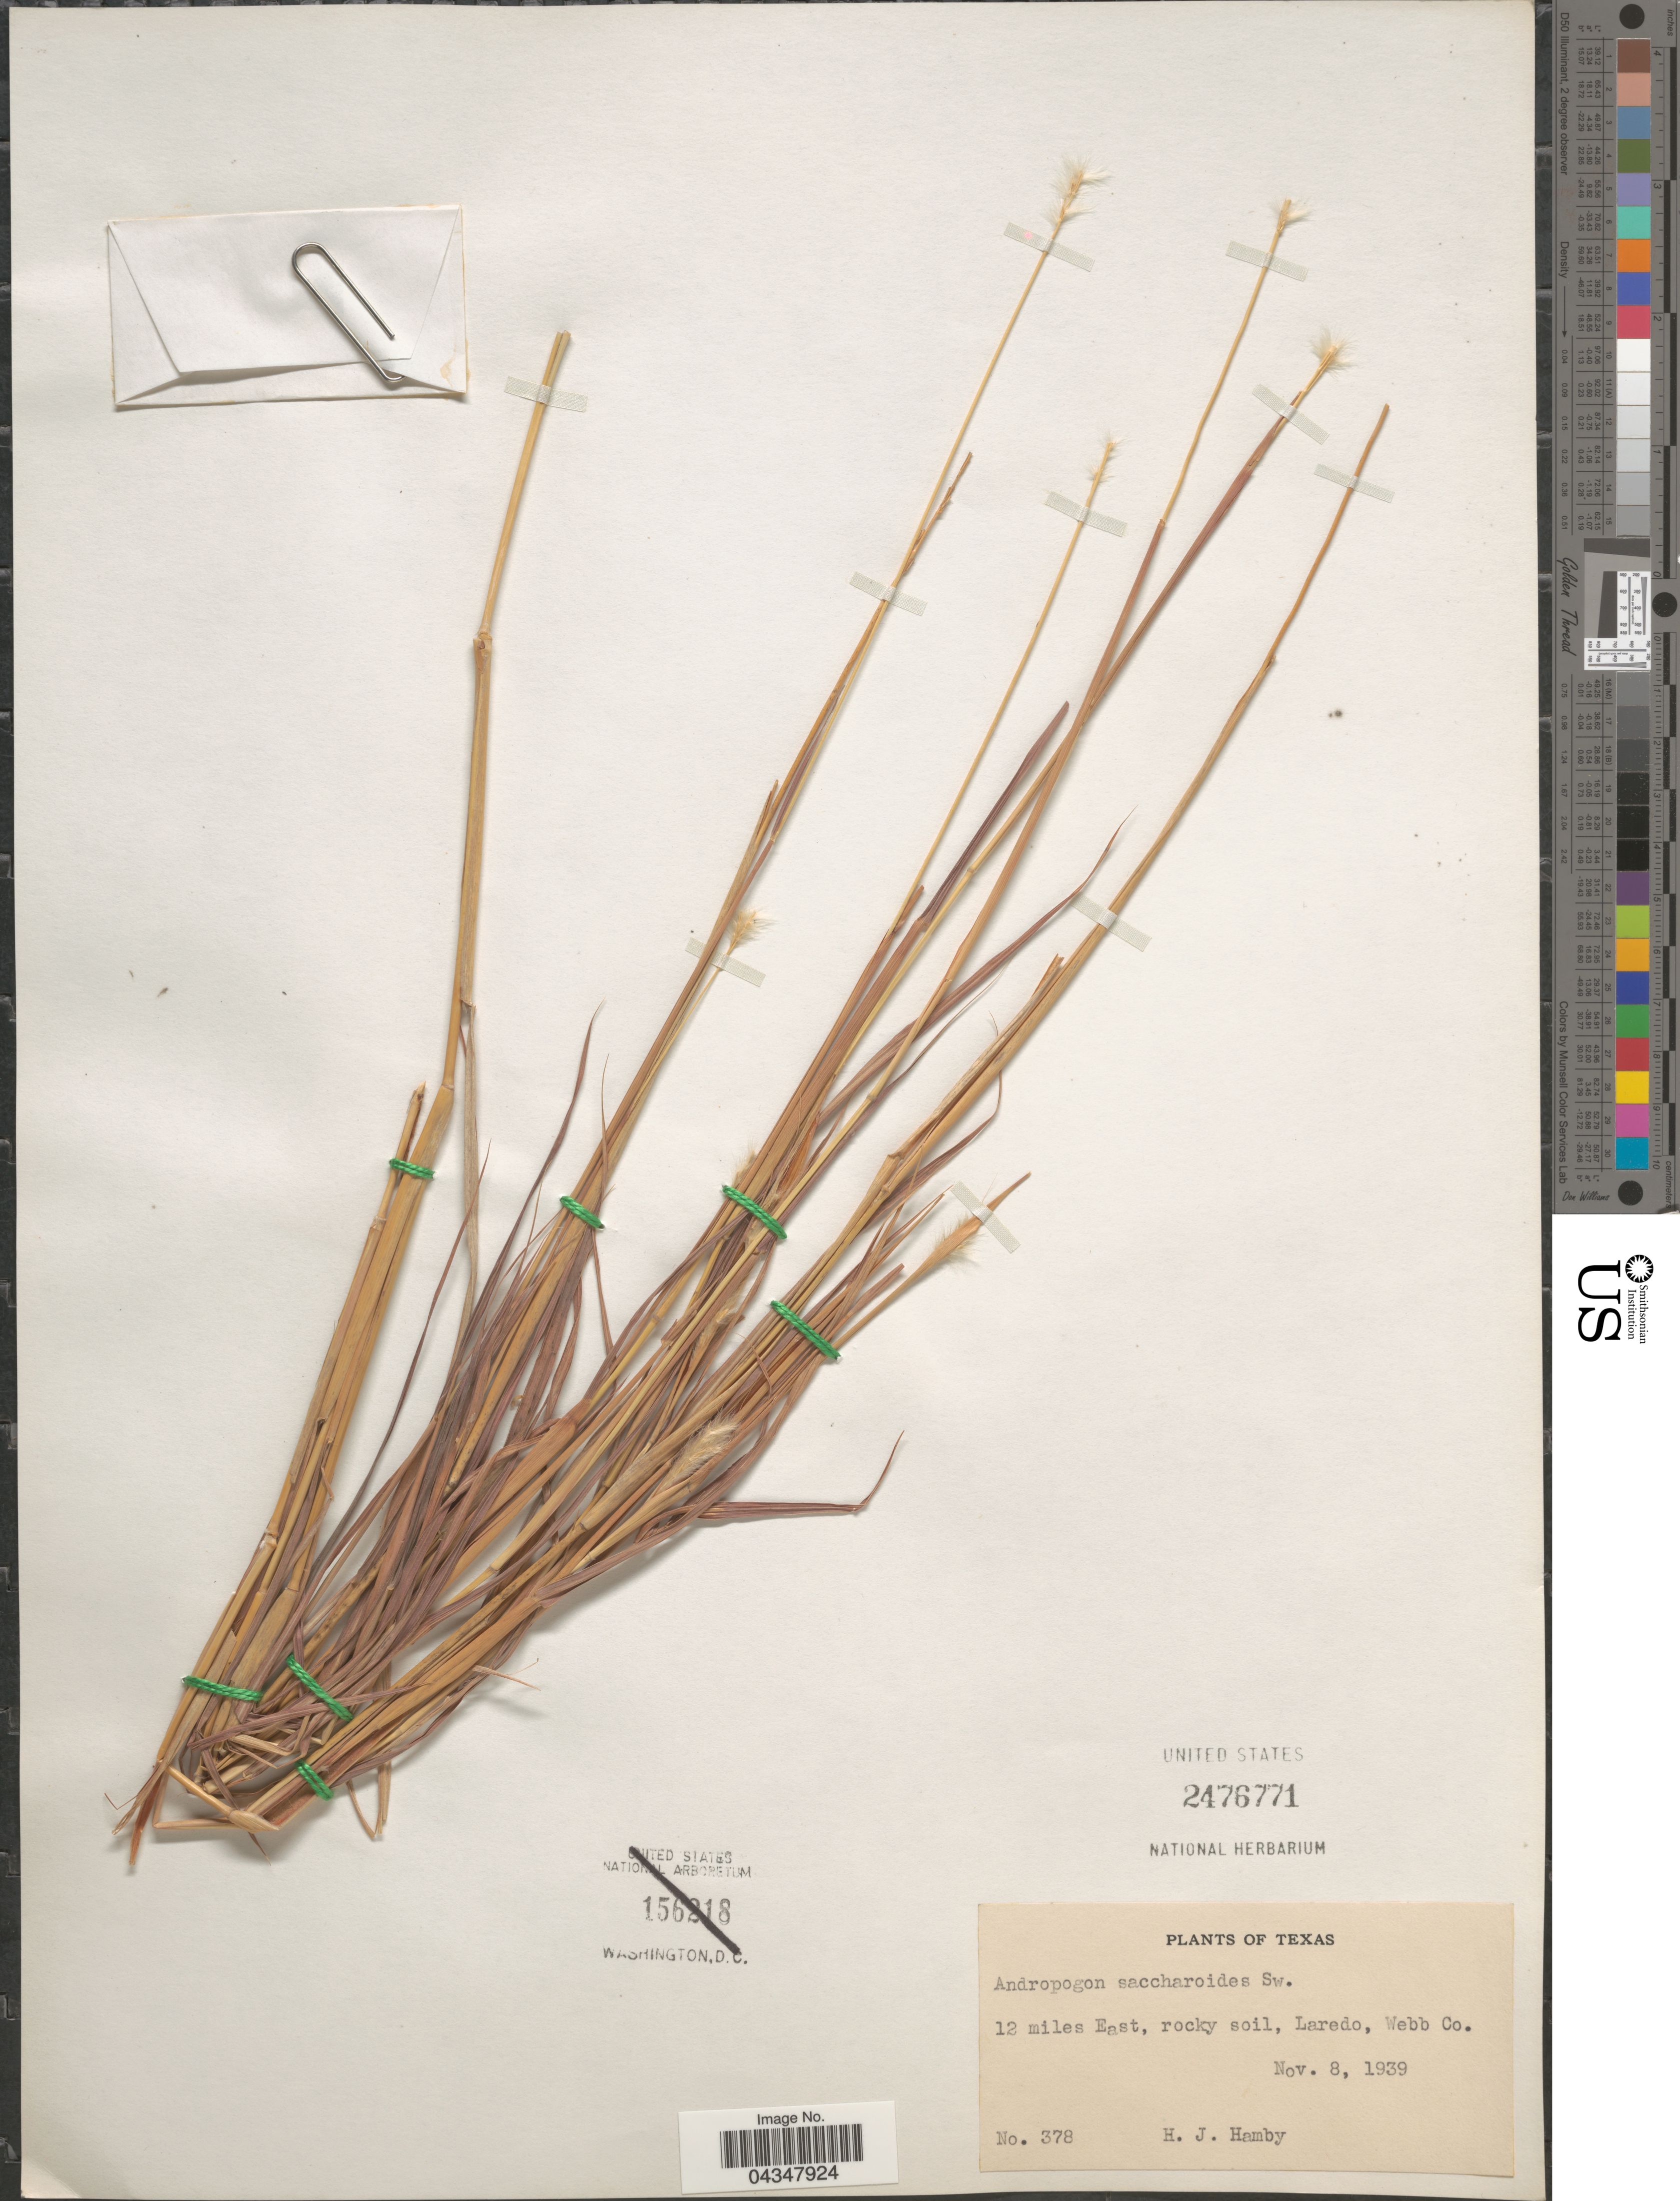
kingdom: Plantae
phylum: Tracheophyta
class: Liliopsida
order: Poales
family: Poaceae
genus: Bothriochloa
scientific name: Bothriochloa saccharoides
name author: (Sw.) Rydb.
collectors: H. Hamby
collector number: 378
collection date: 1939-11-08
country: United States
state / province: Texas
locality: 12 miles East, rocky soil, Laredo, Webb Co.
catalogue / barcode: US 2476771